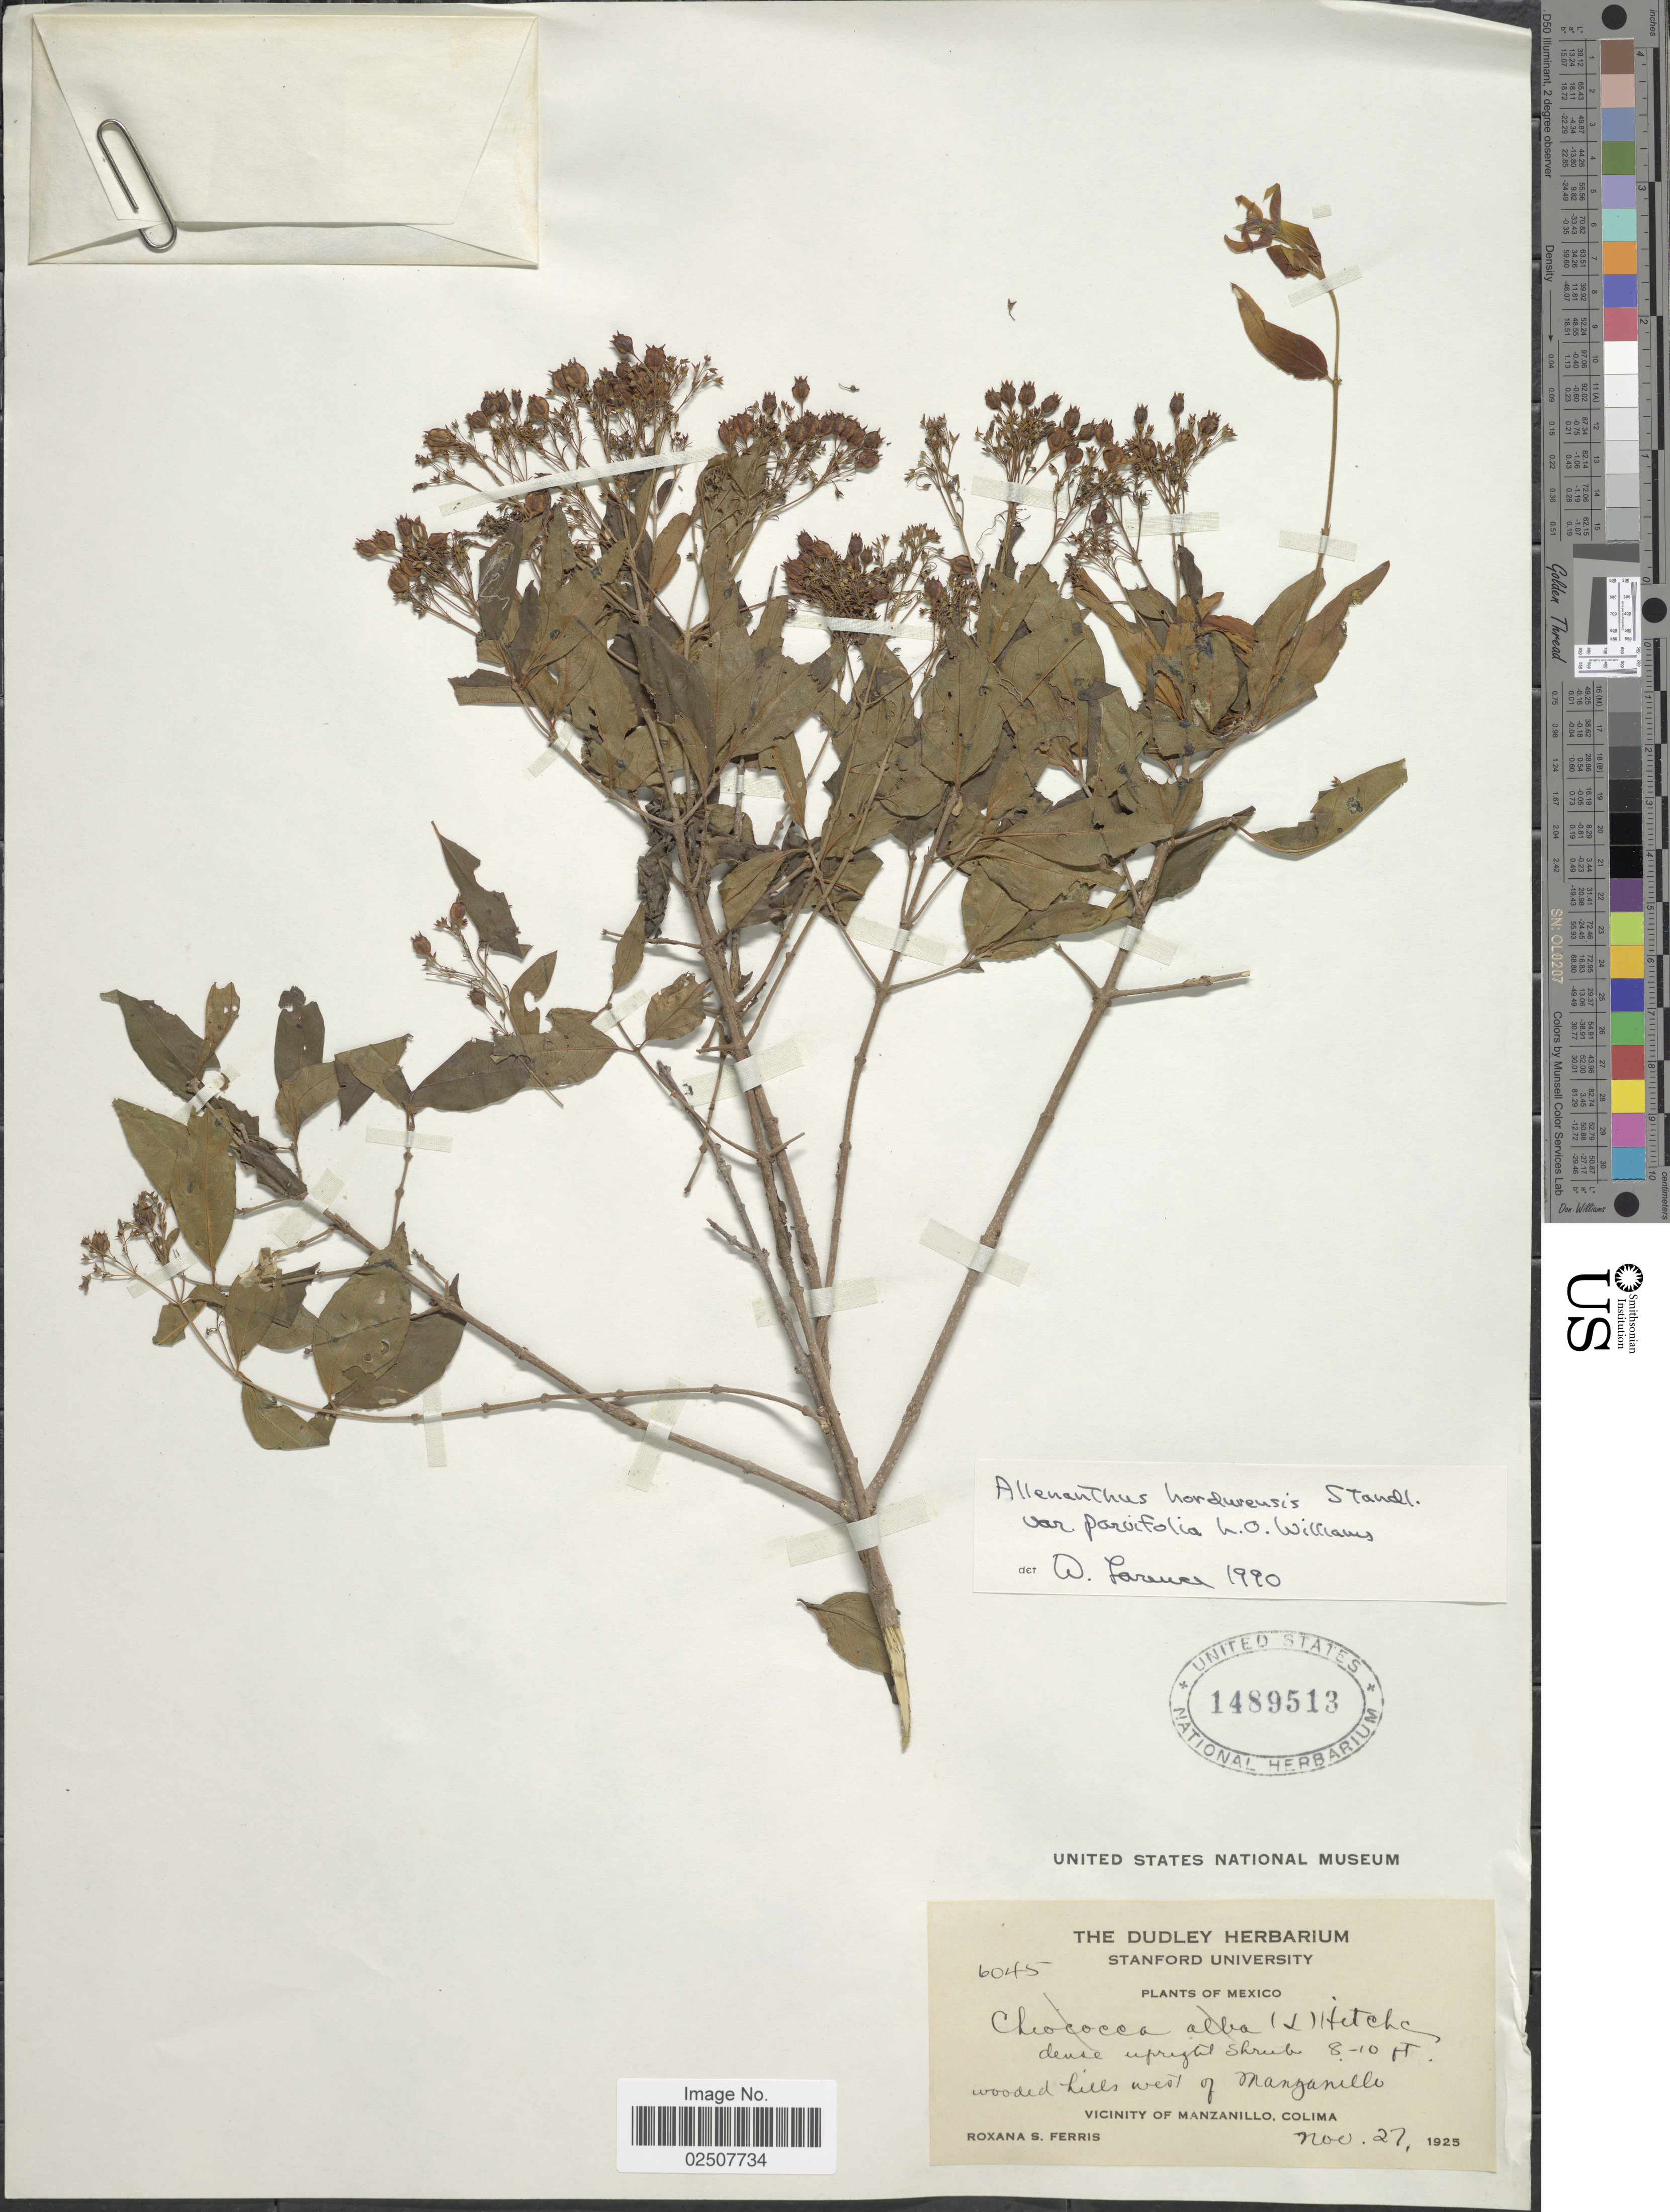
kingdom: Plantae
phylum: Tracheophyta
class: Magnoliopsida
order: Gentianales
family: Rubiaceae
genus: Allenanthus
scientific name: Allenanthus hondurensis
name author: Standl.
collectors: R. S. Ferris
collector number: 6045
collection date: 1925-11-27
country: Mexico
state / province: Colima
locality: Wooded hills west of Manzanillo, Vicinity of Manzanillo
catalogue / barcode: US 1489513